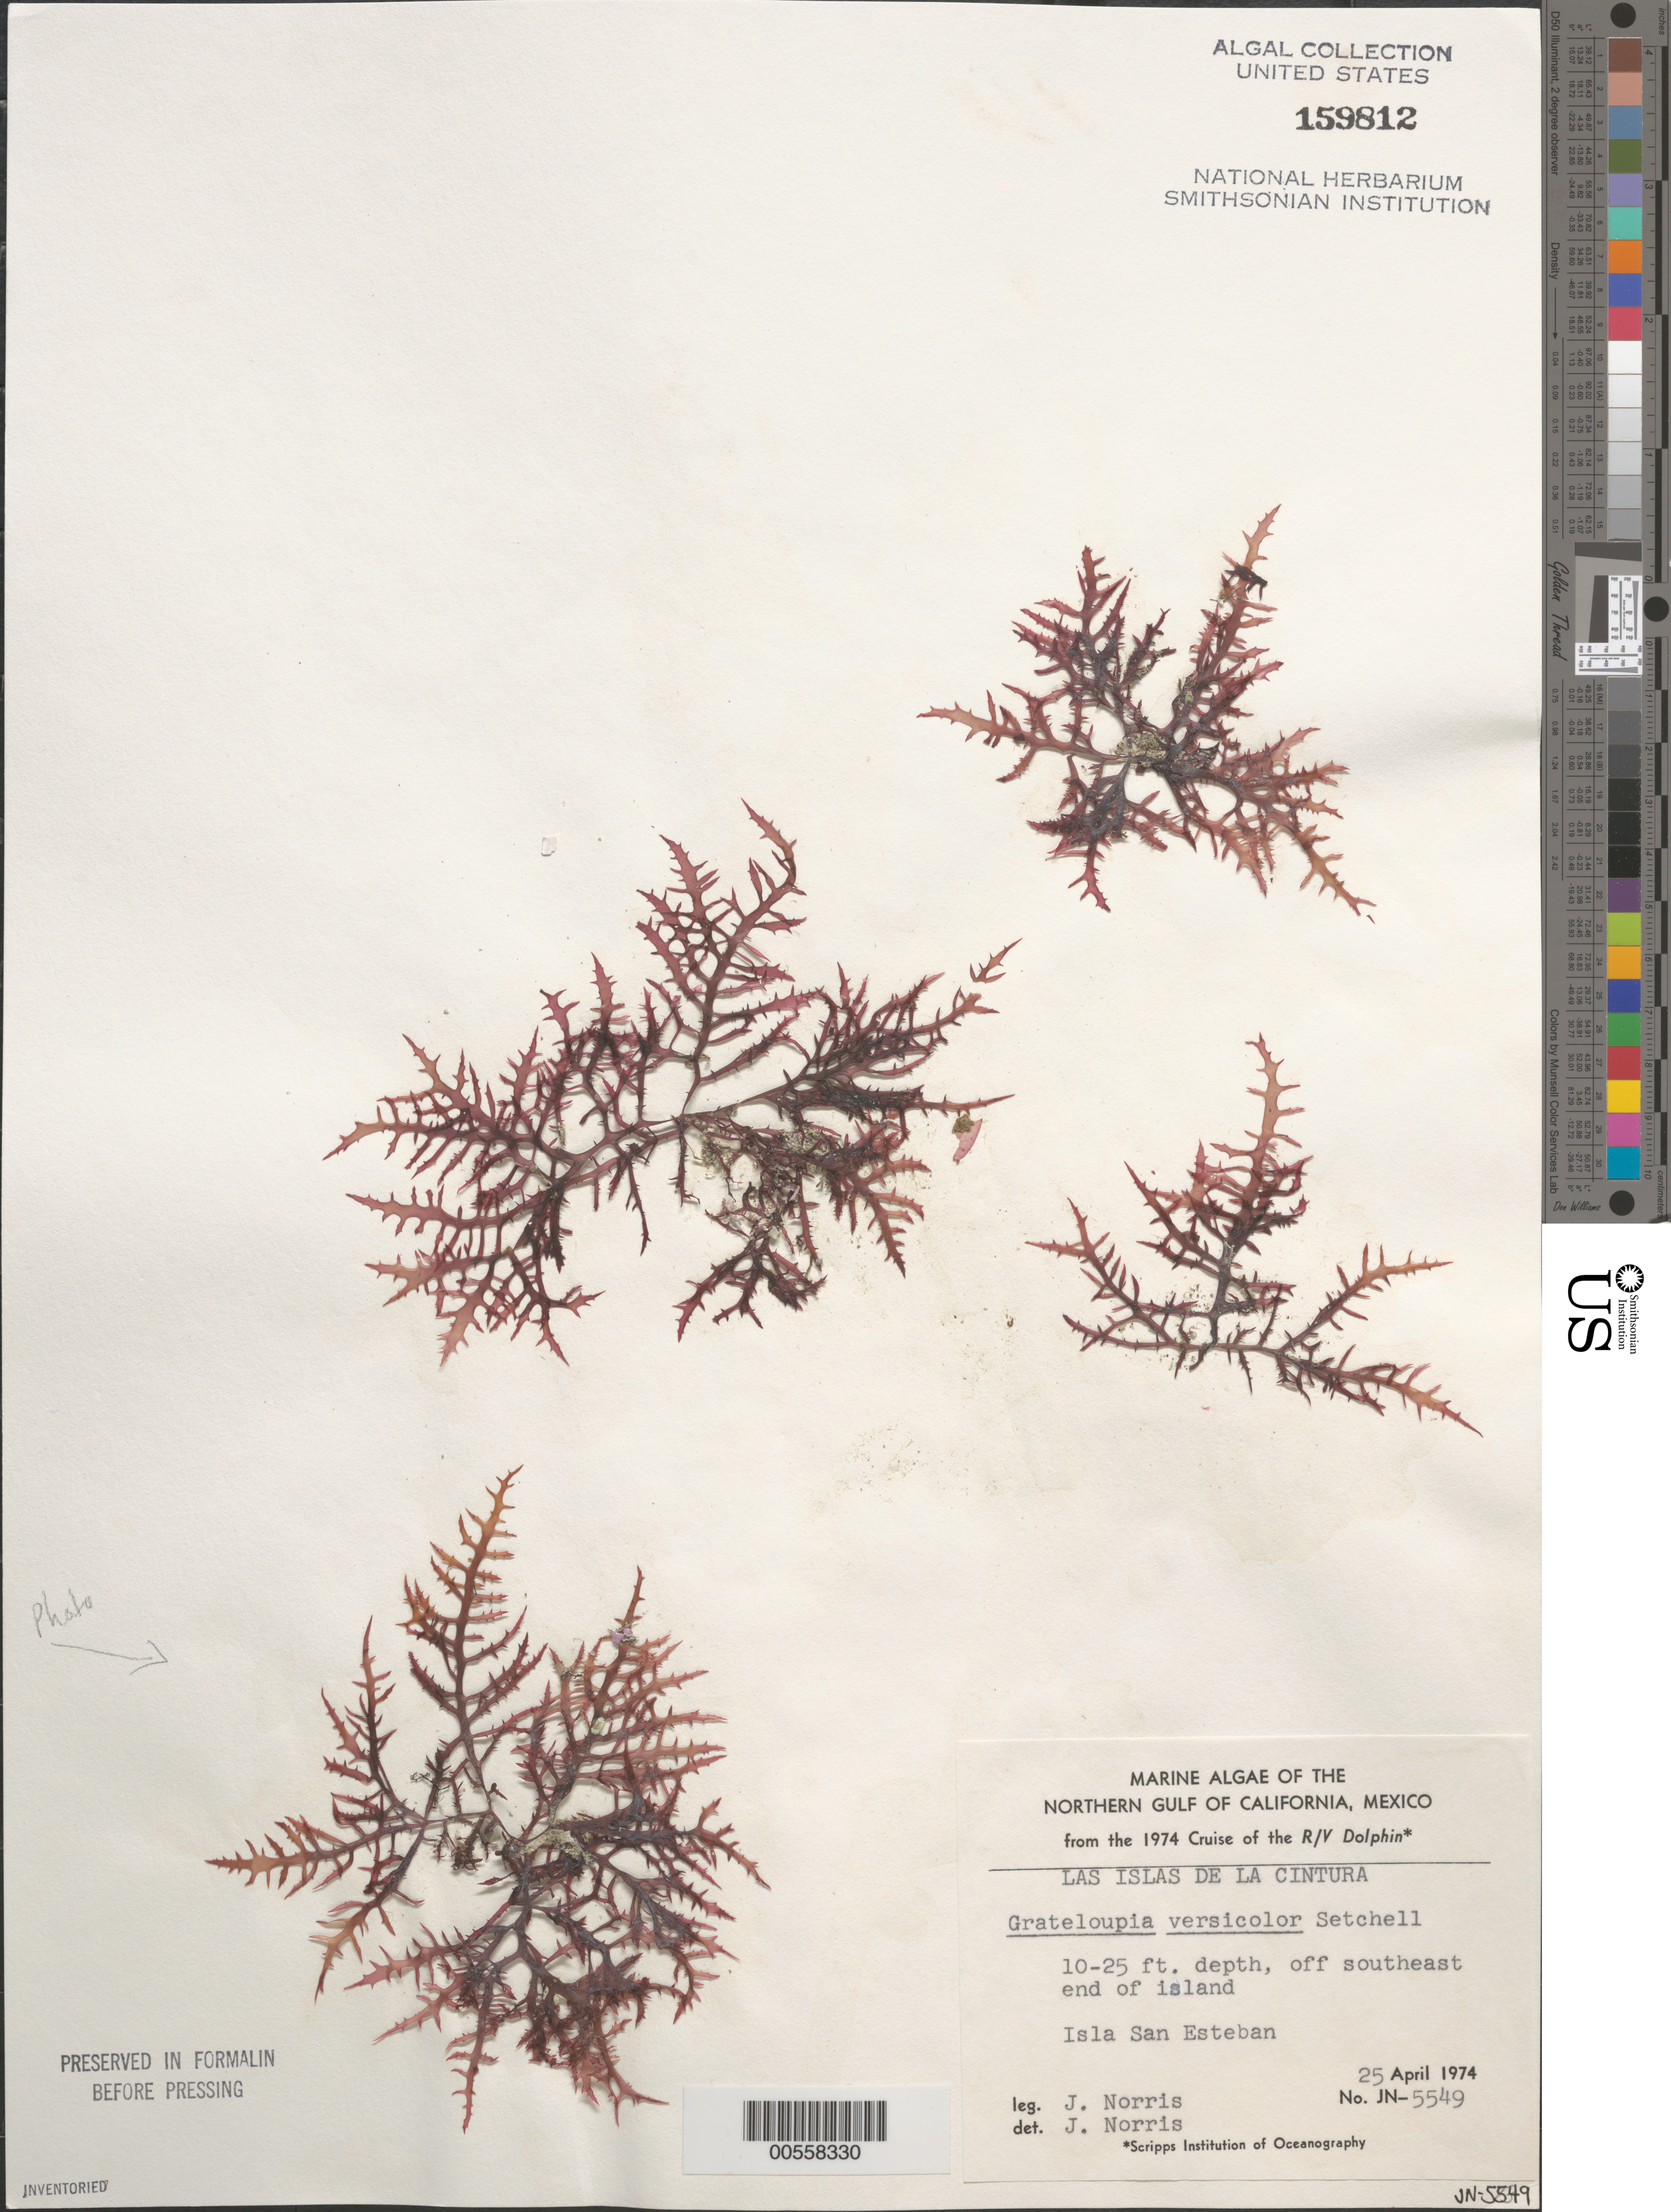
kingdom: Plantae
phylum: Rhodophyta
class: Florideophyceae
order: Halymeniales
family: Halymeniaceae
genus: Grateloupia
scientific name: Grateloupia versicolor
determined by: Norris, James N.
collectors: J. N. Norris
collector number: JN-5549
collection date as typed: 25 Apr 1974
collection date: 1974-04-25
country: Mexico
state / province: Baja California Norte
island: Isla San Esteban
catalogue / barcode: US 159812